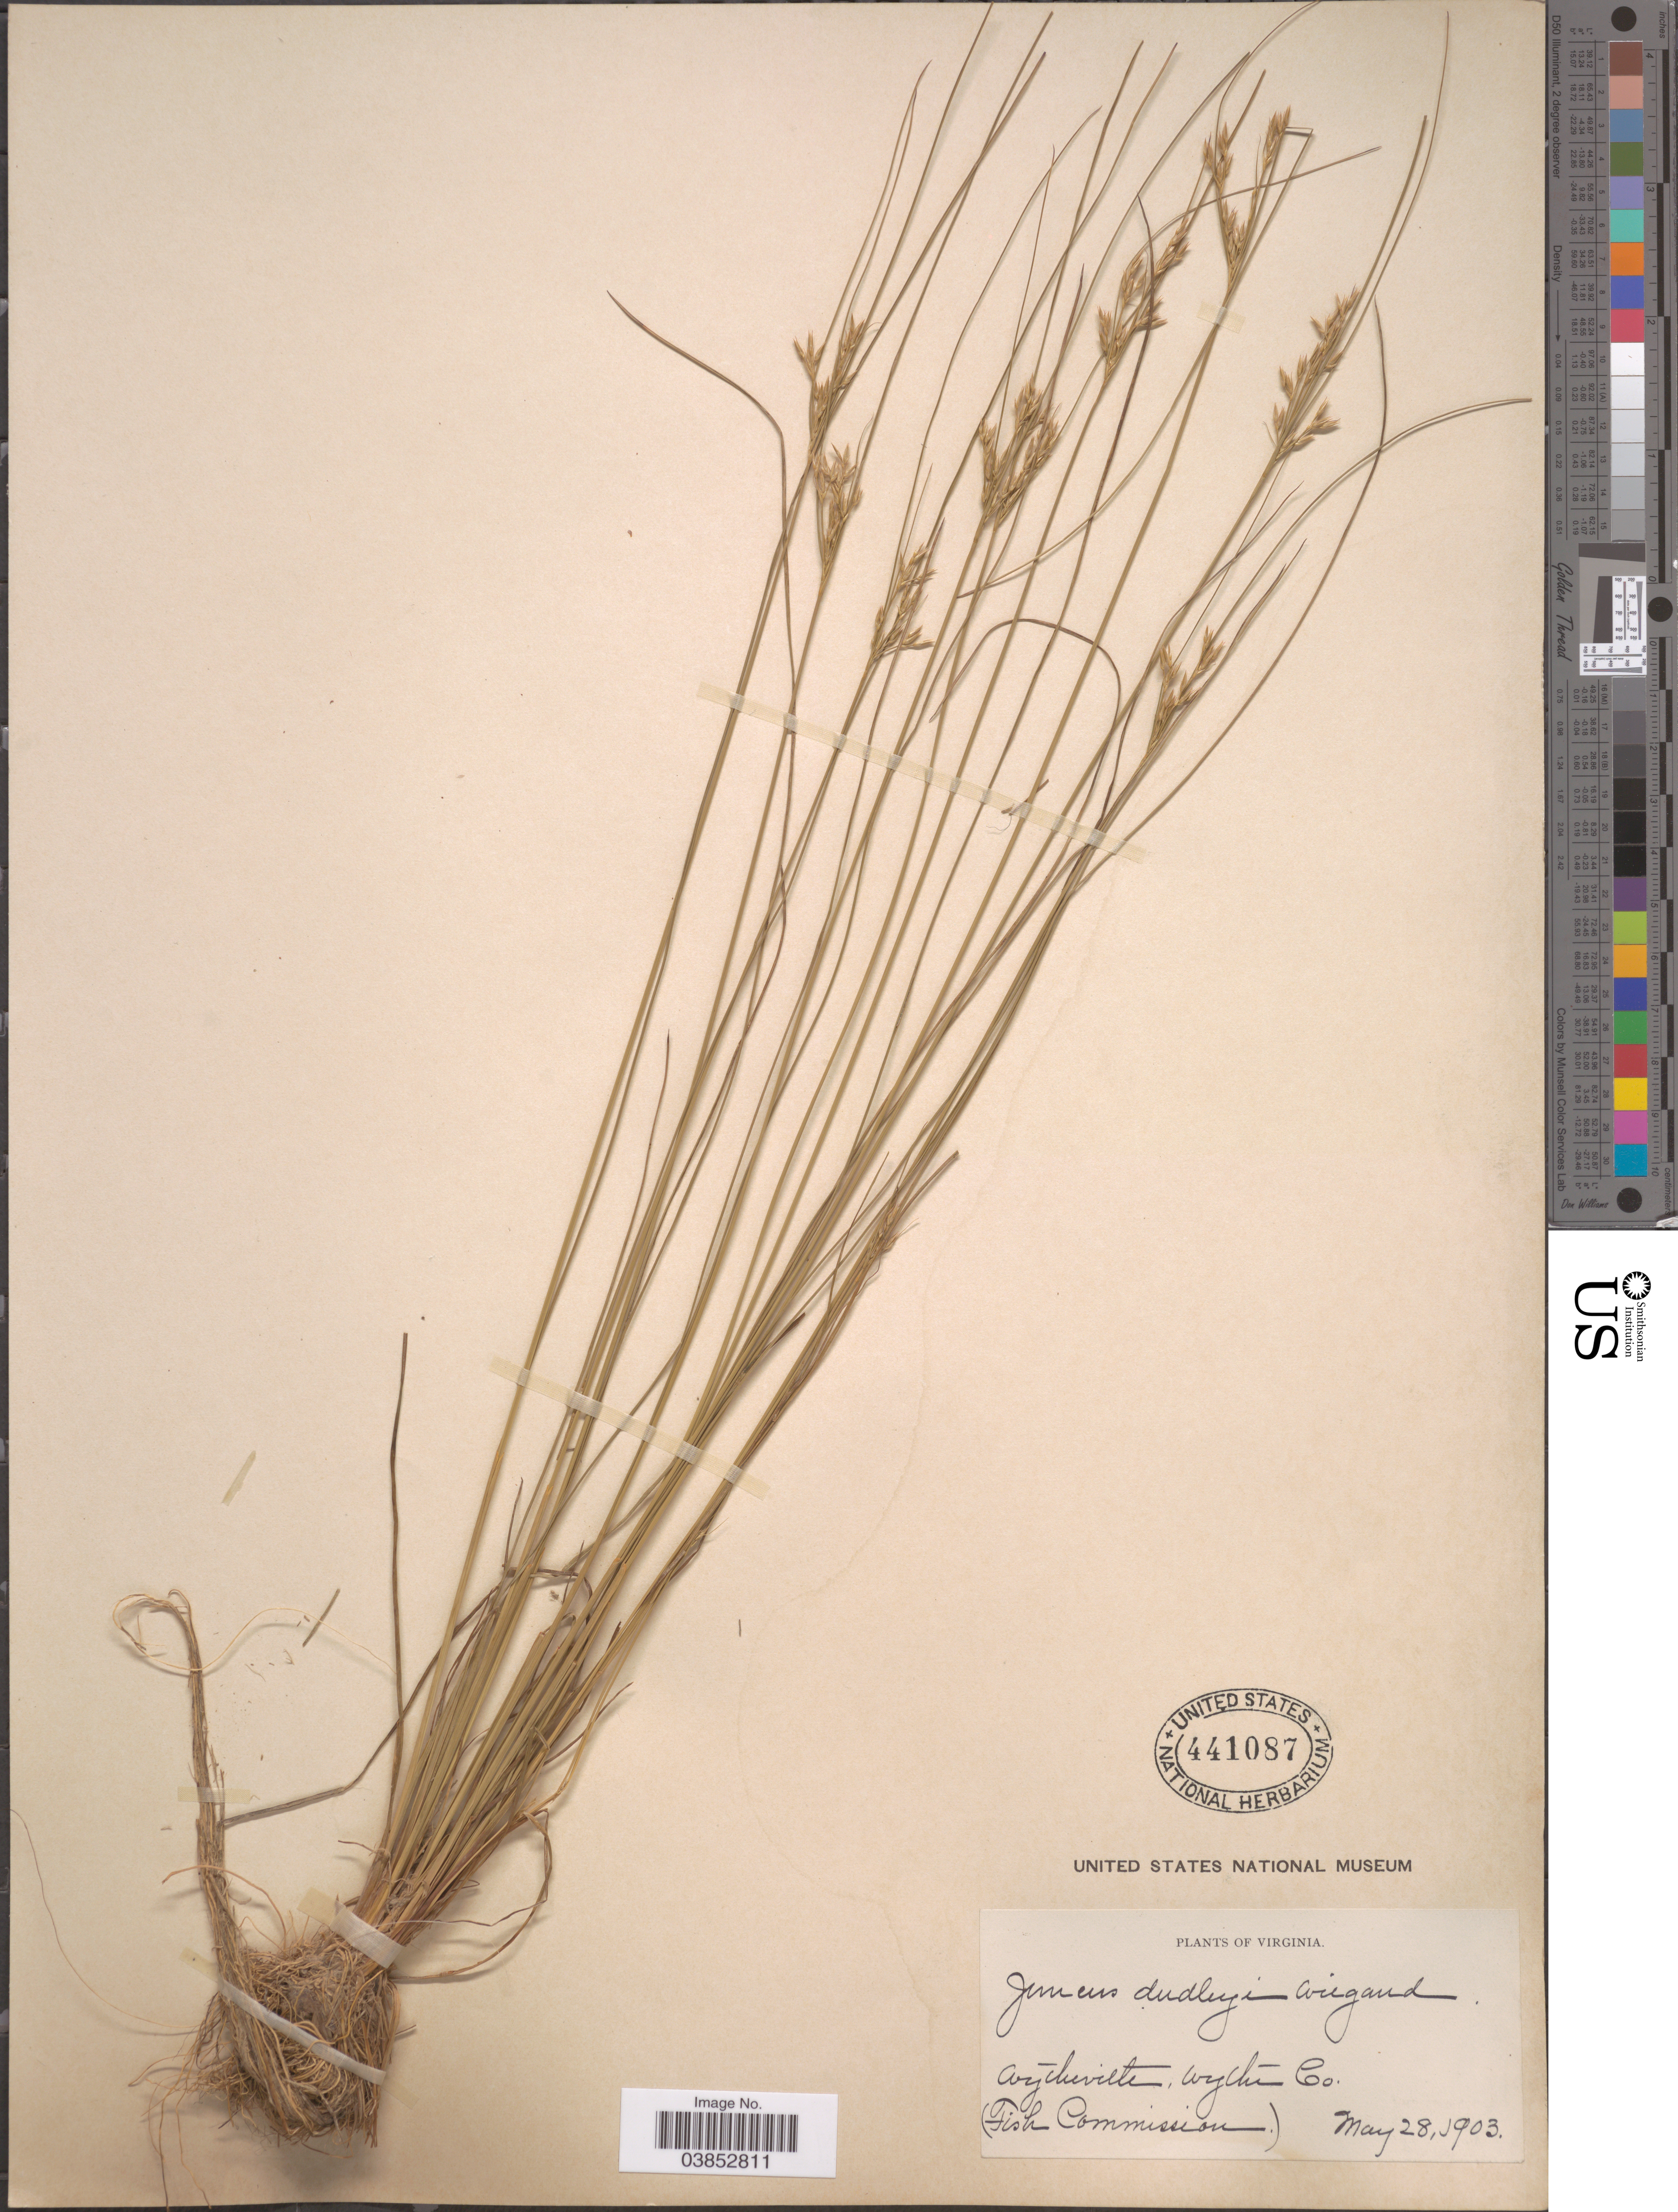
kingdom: Plantae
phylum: Tracheophyta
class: Liliopsida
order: Poales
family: Juncaceae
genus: Juncus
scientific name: Juncus dudleyi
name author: Wiegand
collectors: Fish Commission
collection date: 1903-05-28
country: United States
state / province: Virginia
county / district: Wythe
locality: Wytheville, Wythe Co.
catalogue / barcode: US 441087